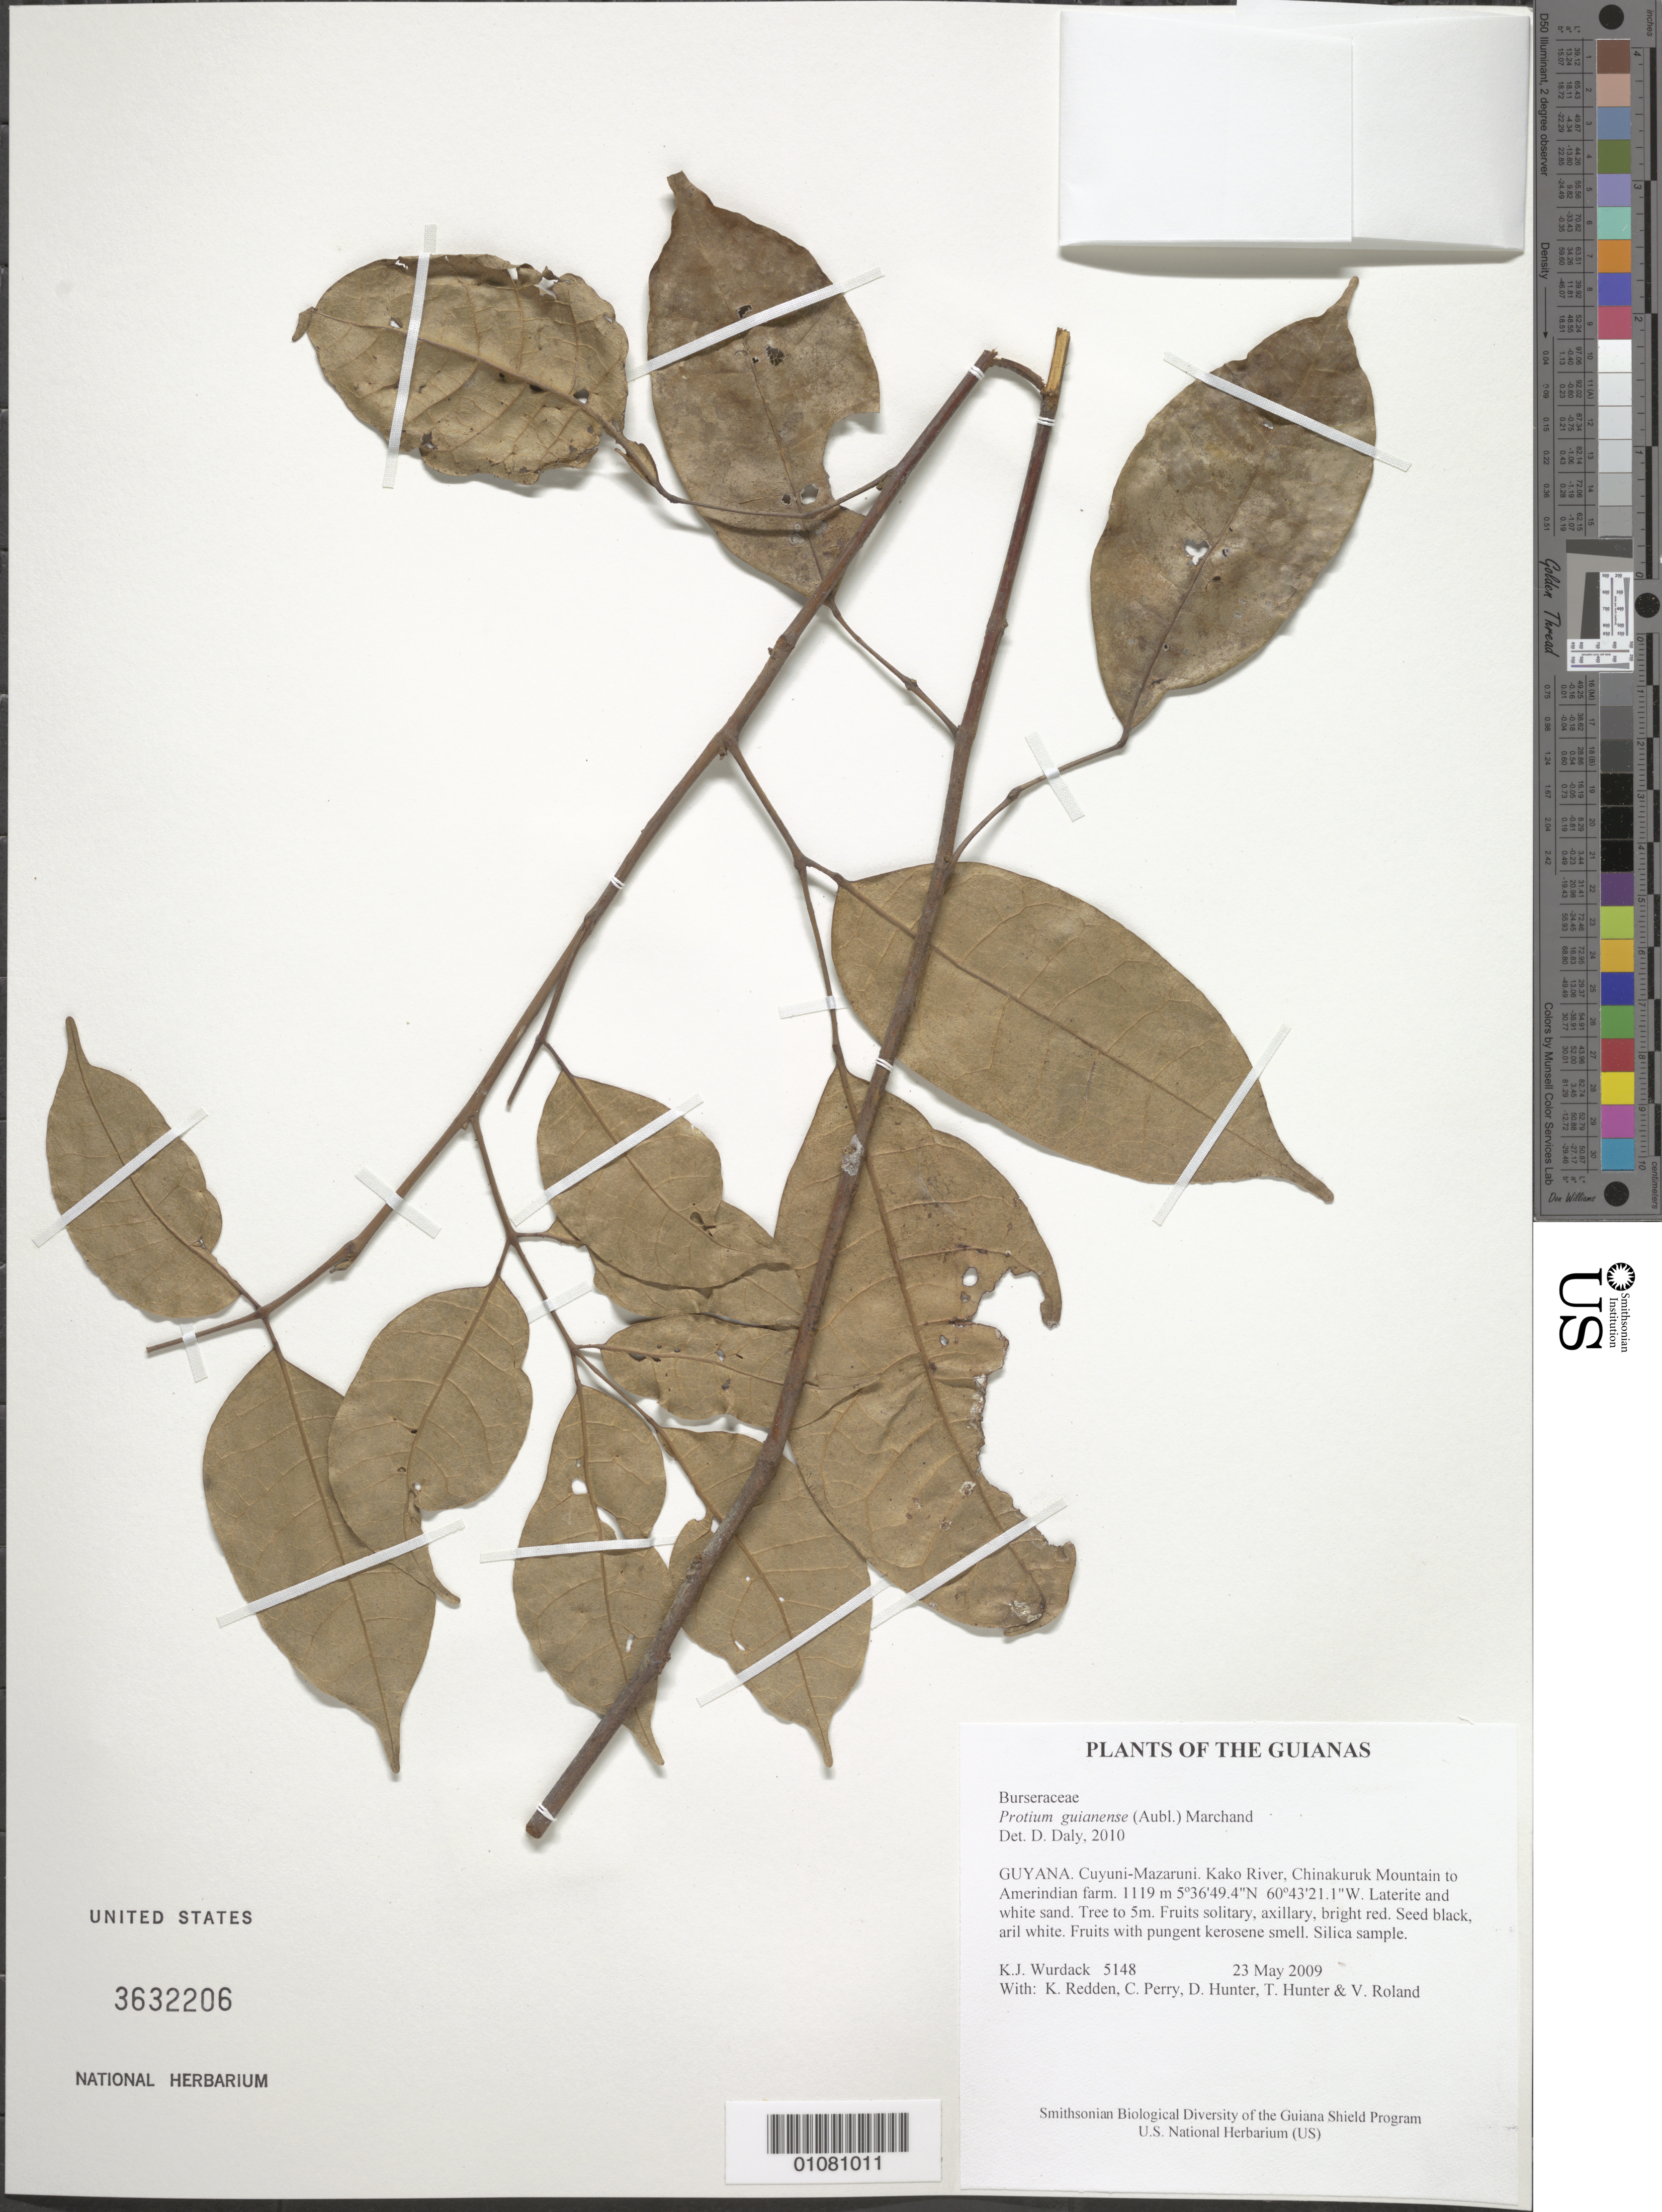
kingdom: Plantae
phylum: Tracheophyta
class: Magnoliopsida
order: Sapindales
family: Burseraceae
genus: Protium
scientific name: Protium guianense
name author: (Aubl.) Marchand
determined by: Daly, D. C.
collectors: K. Wurdack, K. M. Redden, C. Perry, D. Hunter, T. Hunter & V. Roland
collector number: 5148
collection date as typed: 23 May 2009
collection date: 2009-05-23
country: Guyana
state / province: Cuyuni-Mazaruni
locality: Kako River, Chinakuruk Mountain to Amerindian farm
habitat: Laterite and white sand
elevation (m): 1119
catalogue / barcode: US 3632206